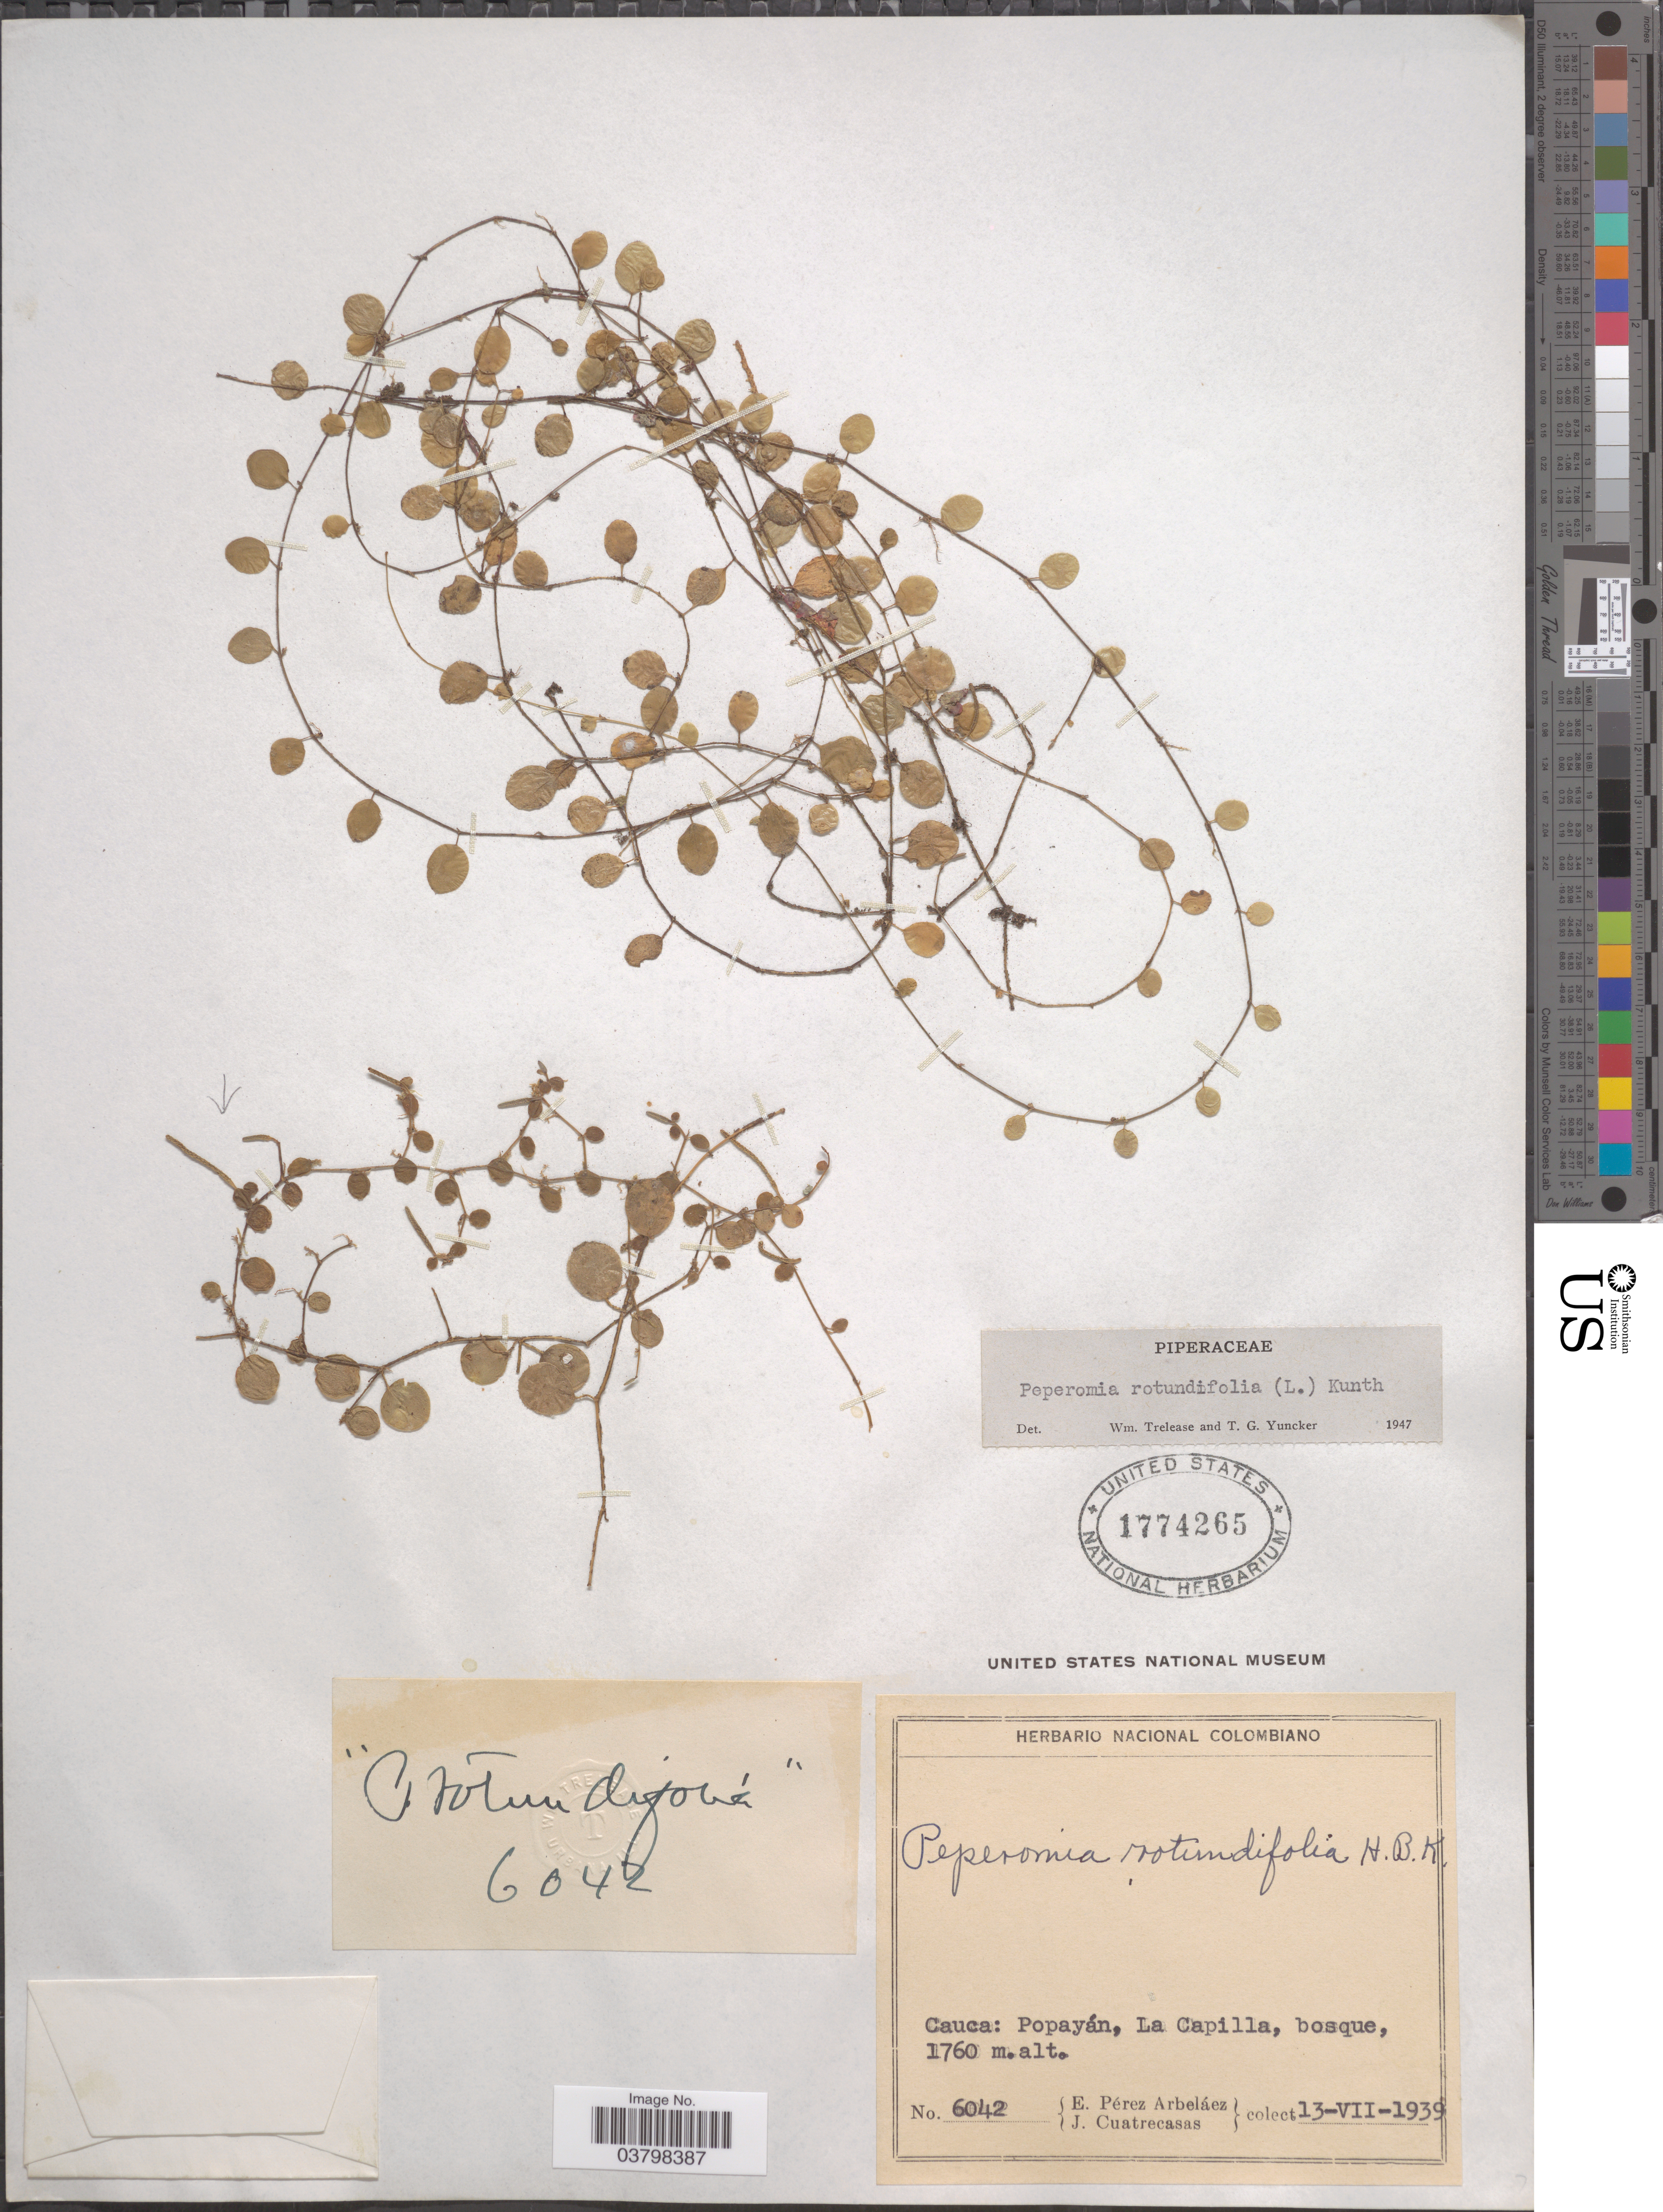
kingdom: Plantae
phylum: Tracheophyta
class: Magnoliopsida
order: Piperales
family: Piperaceae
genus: Peperomia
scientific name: Peperomia rotundifolia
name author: (L.) Kunth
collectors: E. Pérez Arbeláez & J. Cuatrecasas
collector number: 6042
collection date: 1939-07-13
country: Colombia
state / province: Cauca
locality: Popayán, La Capilla, bosque.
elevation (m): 1760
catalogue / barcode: US 1774265